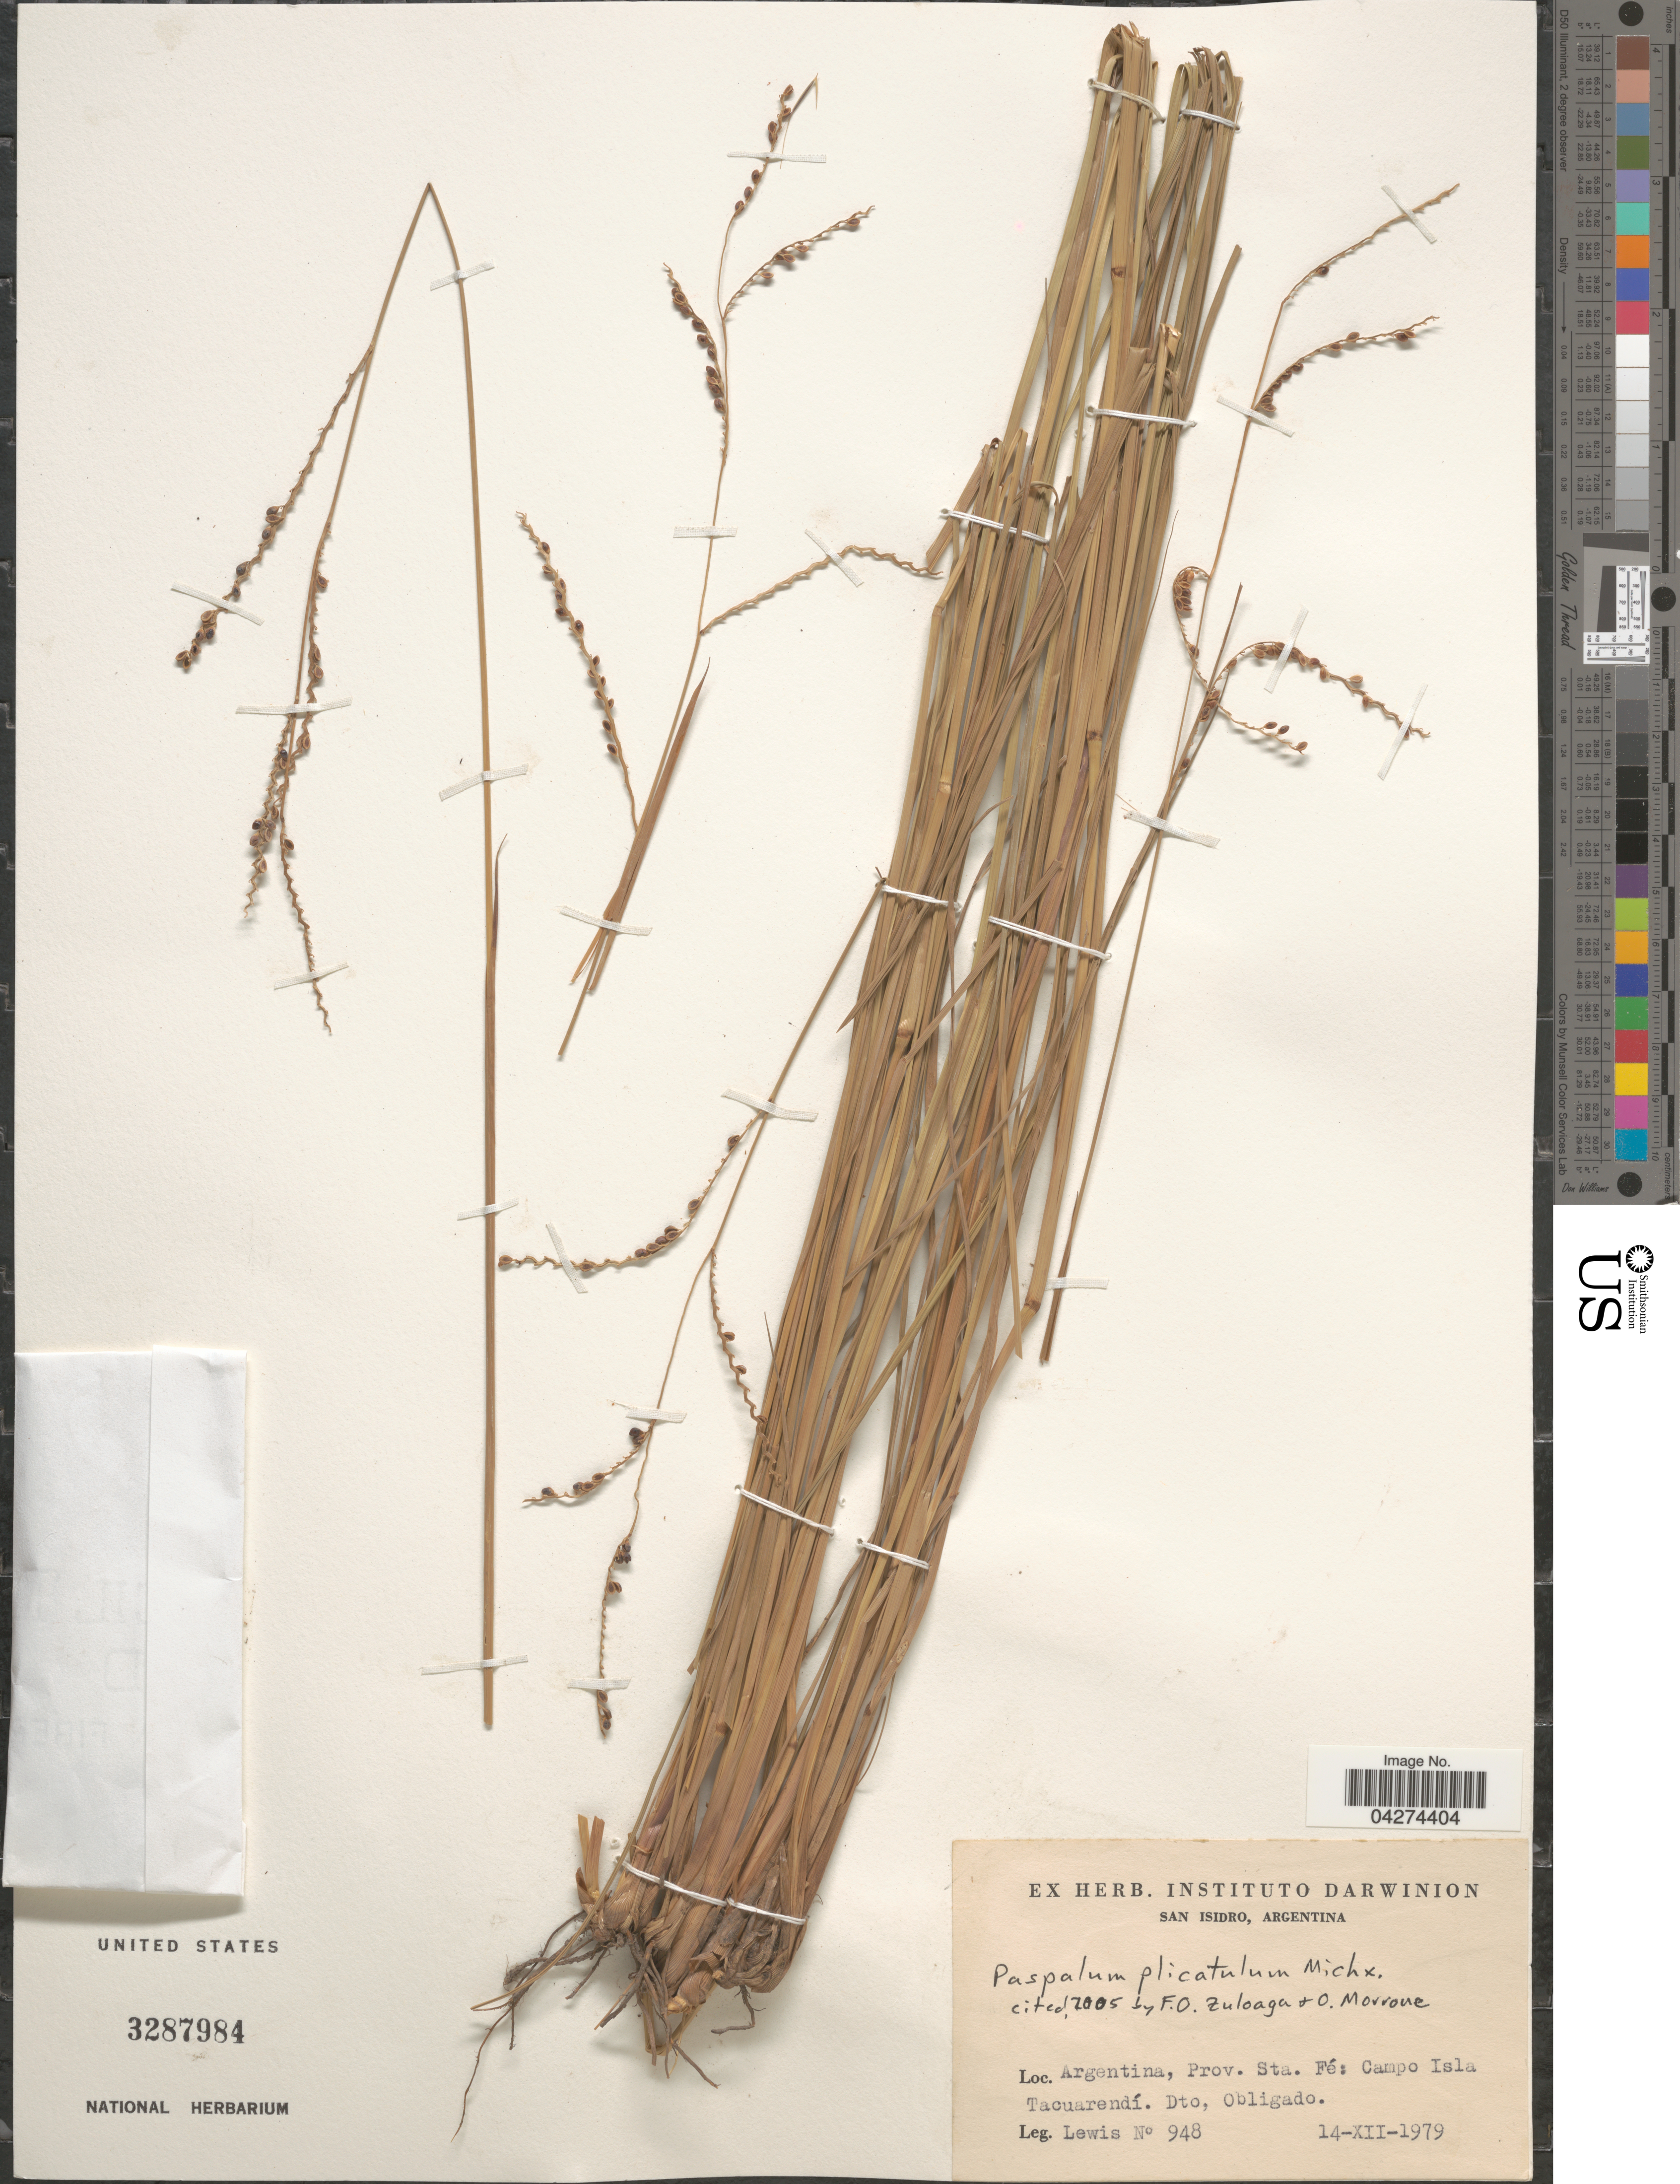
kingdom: Plantae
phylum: Tracheophyta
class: Liliopsida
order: Poales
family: Poaceae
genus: Paspalum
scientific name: Paspalum plicatulum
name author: Michx.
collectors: -- Lewis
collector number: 948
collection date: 1979-12-14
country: Argentina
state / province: Santa Fe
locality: Prov. Sta. Fé: Campo Isla Tacuarendí. Dto, Obligado.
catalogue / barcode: US 3287984